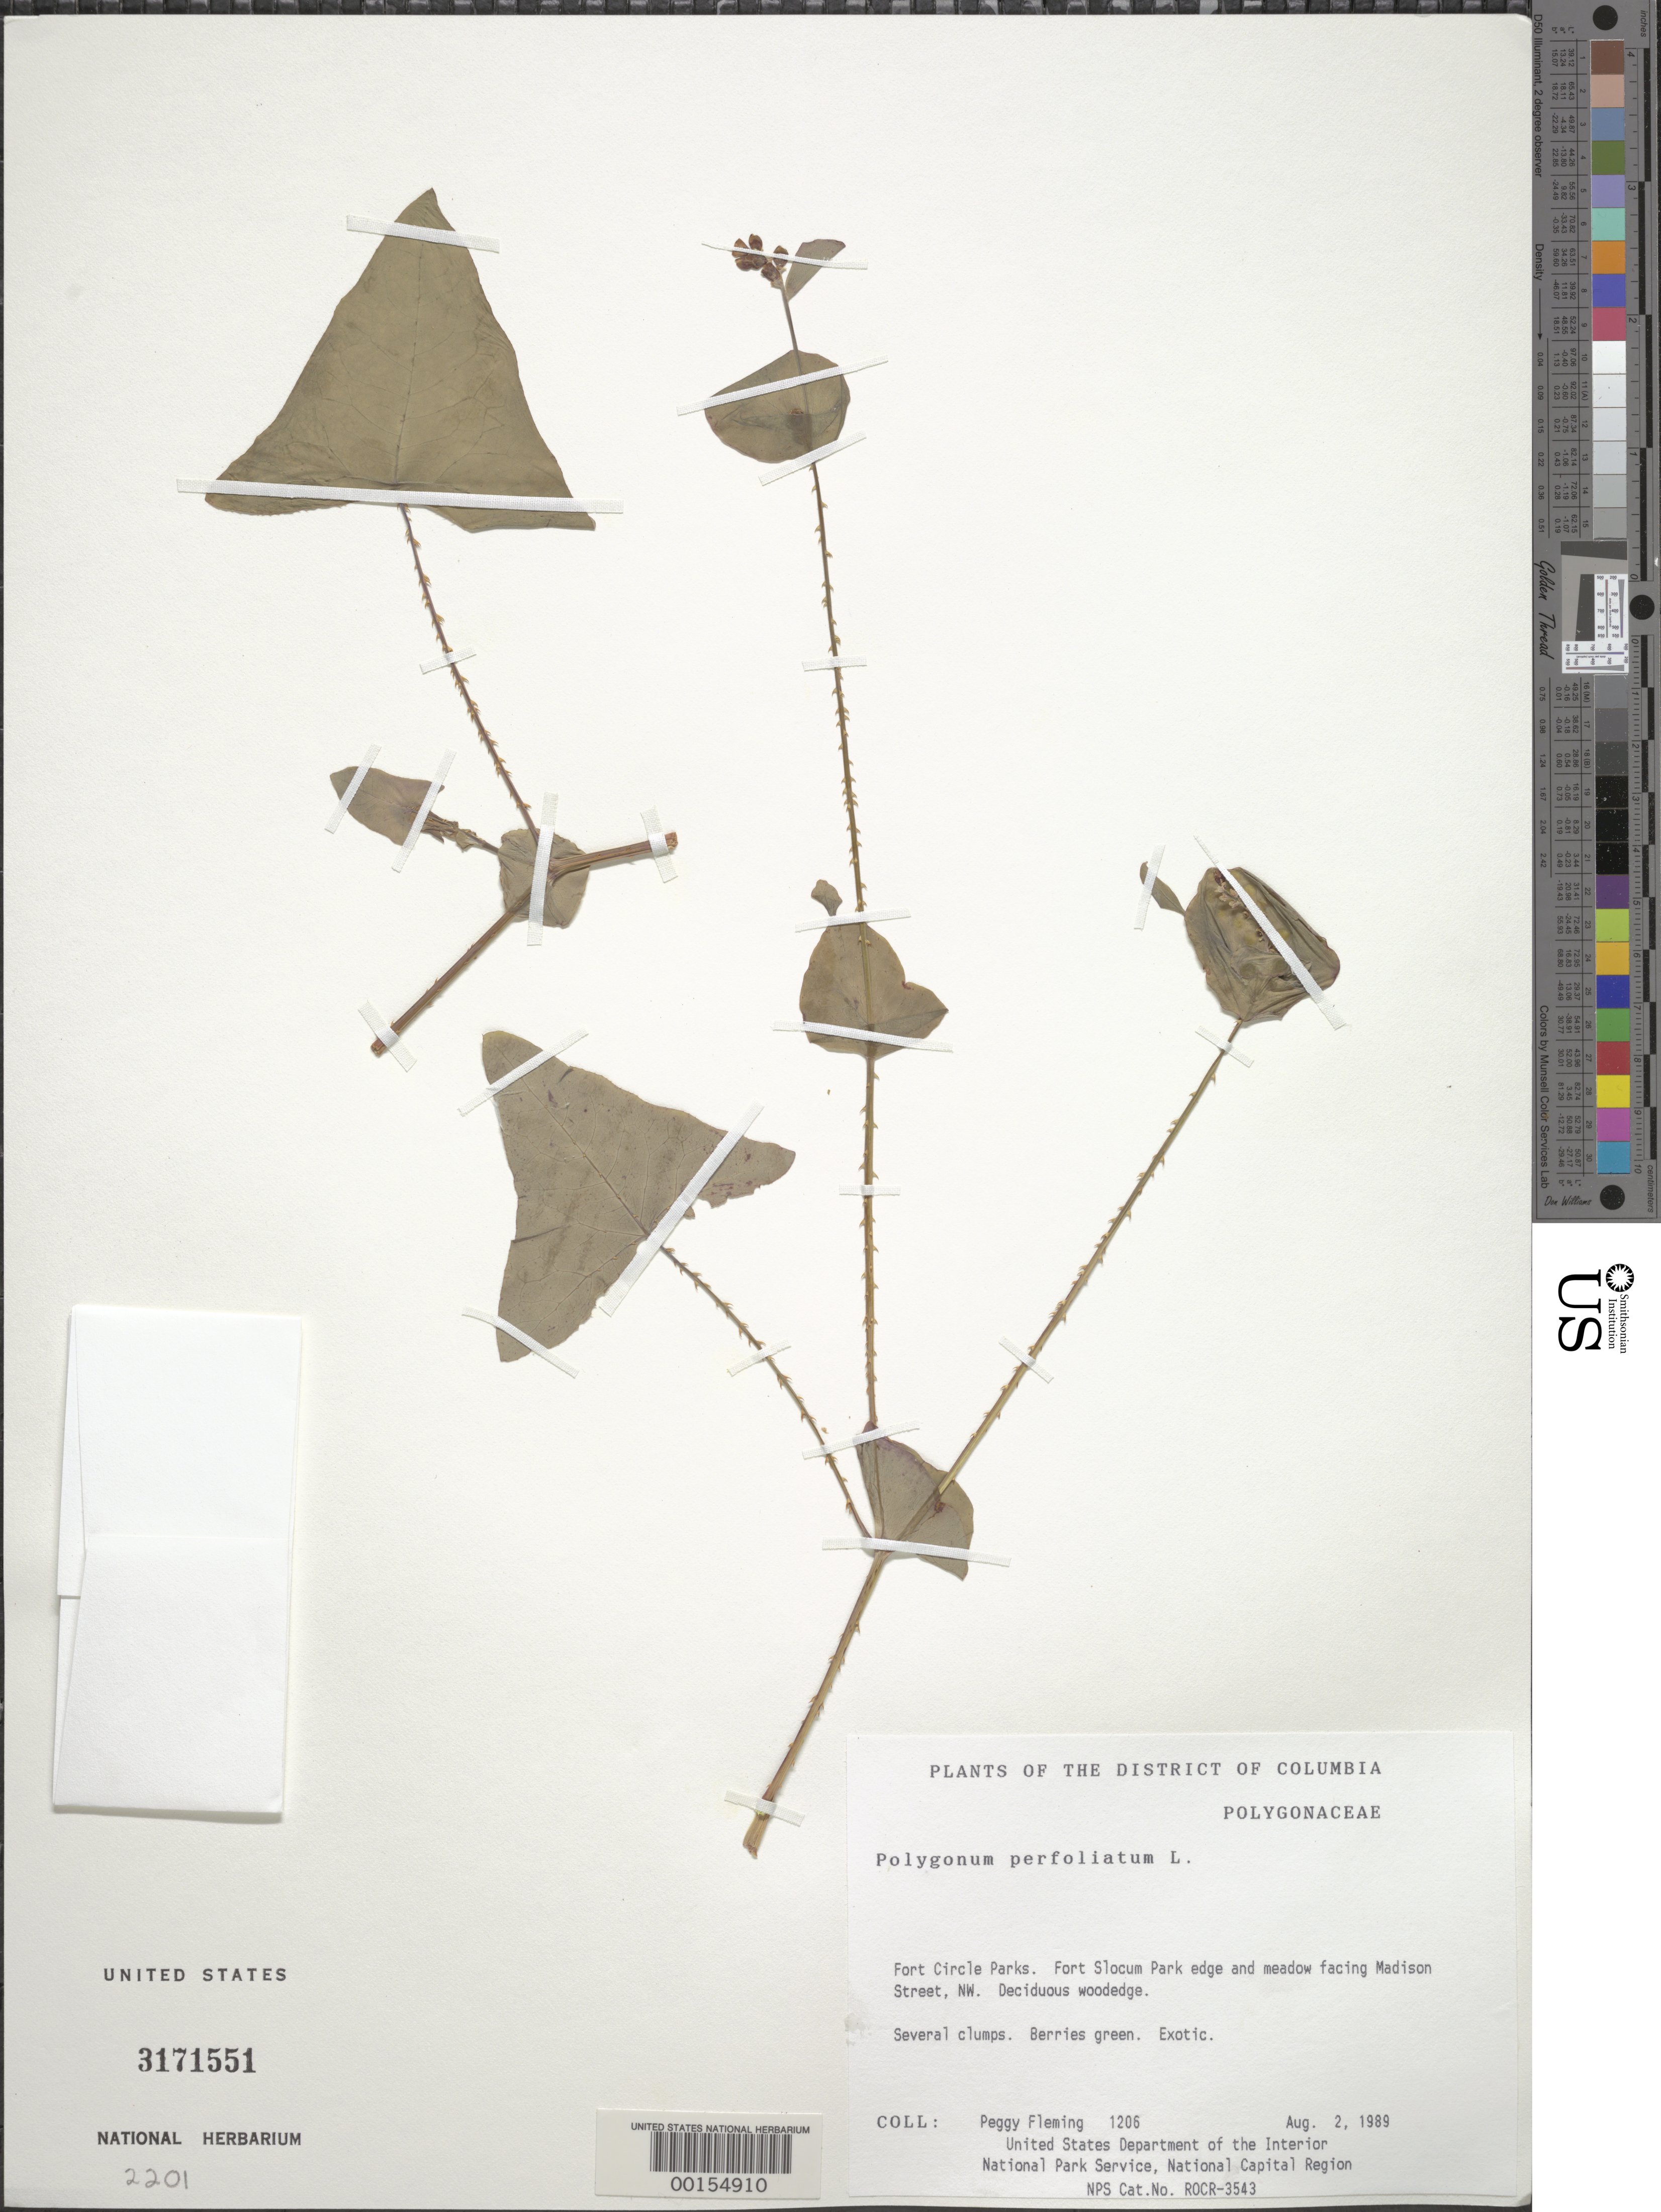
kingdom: Plantae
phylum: Tracheophyta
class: Magnoliopsida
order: Caryophyllales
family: Polygonaceae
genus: Persicaria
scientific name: Persicaria perfoliata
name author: (L.) H. Gross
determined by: Atha, D. E.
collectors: P. Fleming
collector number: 1206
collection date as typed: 02 Aug 1989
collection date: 1989-08-02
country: United States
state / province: District of Columbia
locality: Fort Circle Park, Fort Slocum Park edge and meadow facing Madison St, NW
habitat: Deciduous woodedge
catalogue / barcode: US 3171551